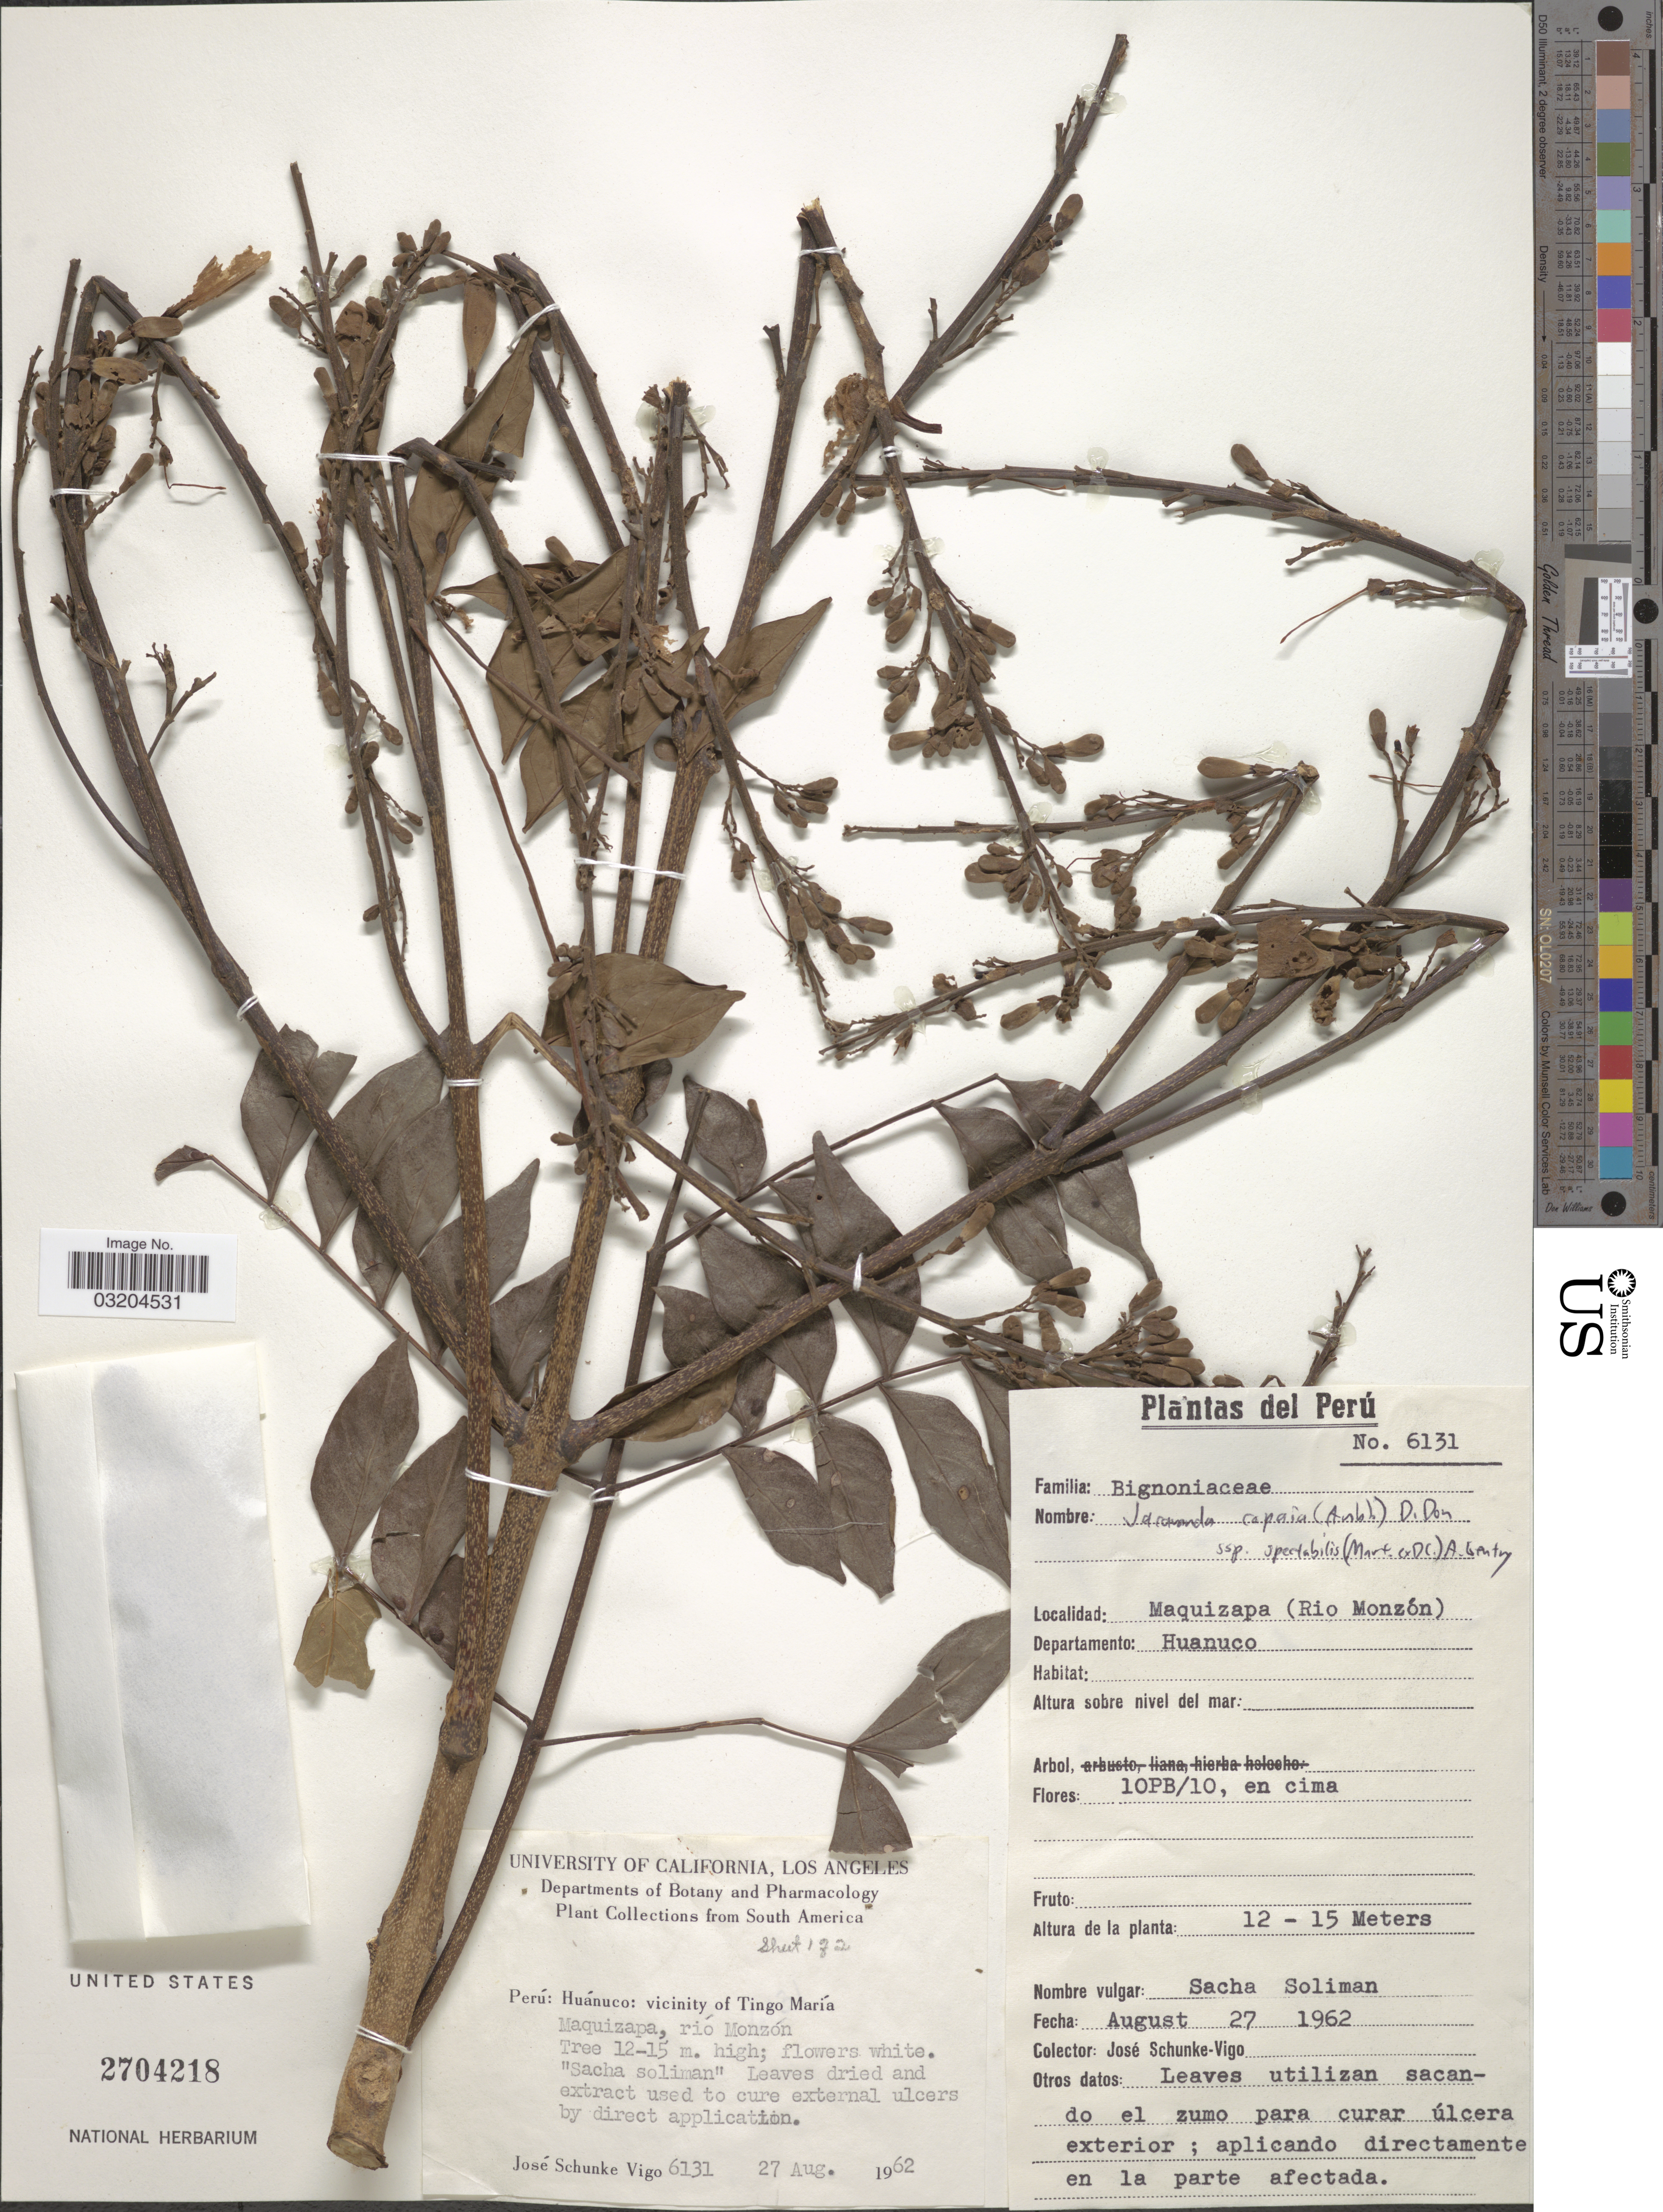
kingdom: Plantae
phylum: Tracheophyta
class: Magnoliopsida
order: Lamiales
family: Bignoniaceae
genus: Jacaranda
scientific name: Jacaranda copaia subsp. spectabilis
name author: (Mart. ex DC.) A.H. Gentry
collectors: J. Schunke Vigo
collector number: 6131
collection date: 1962-08-27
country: Peru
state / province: Huánuco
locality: Vicinity of Tingo María. Maquizapa, (Río Monzón). Departamento Huanuco.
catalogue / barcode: US 2704218